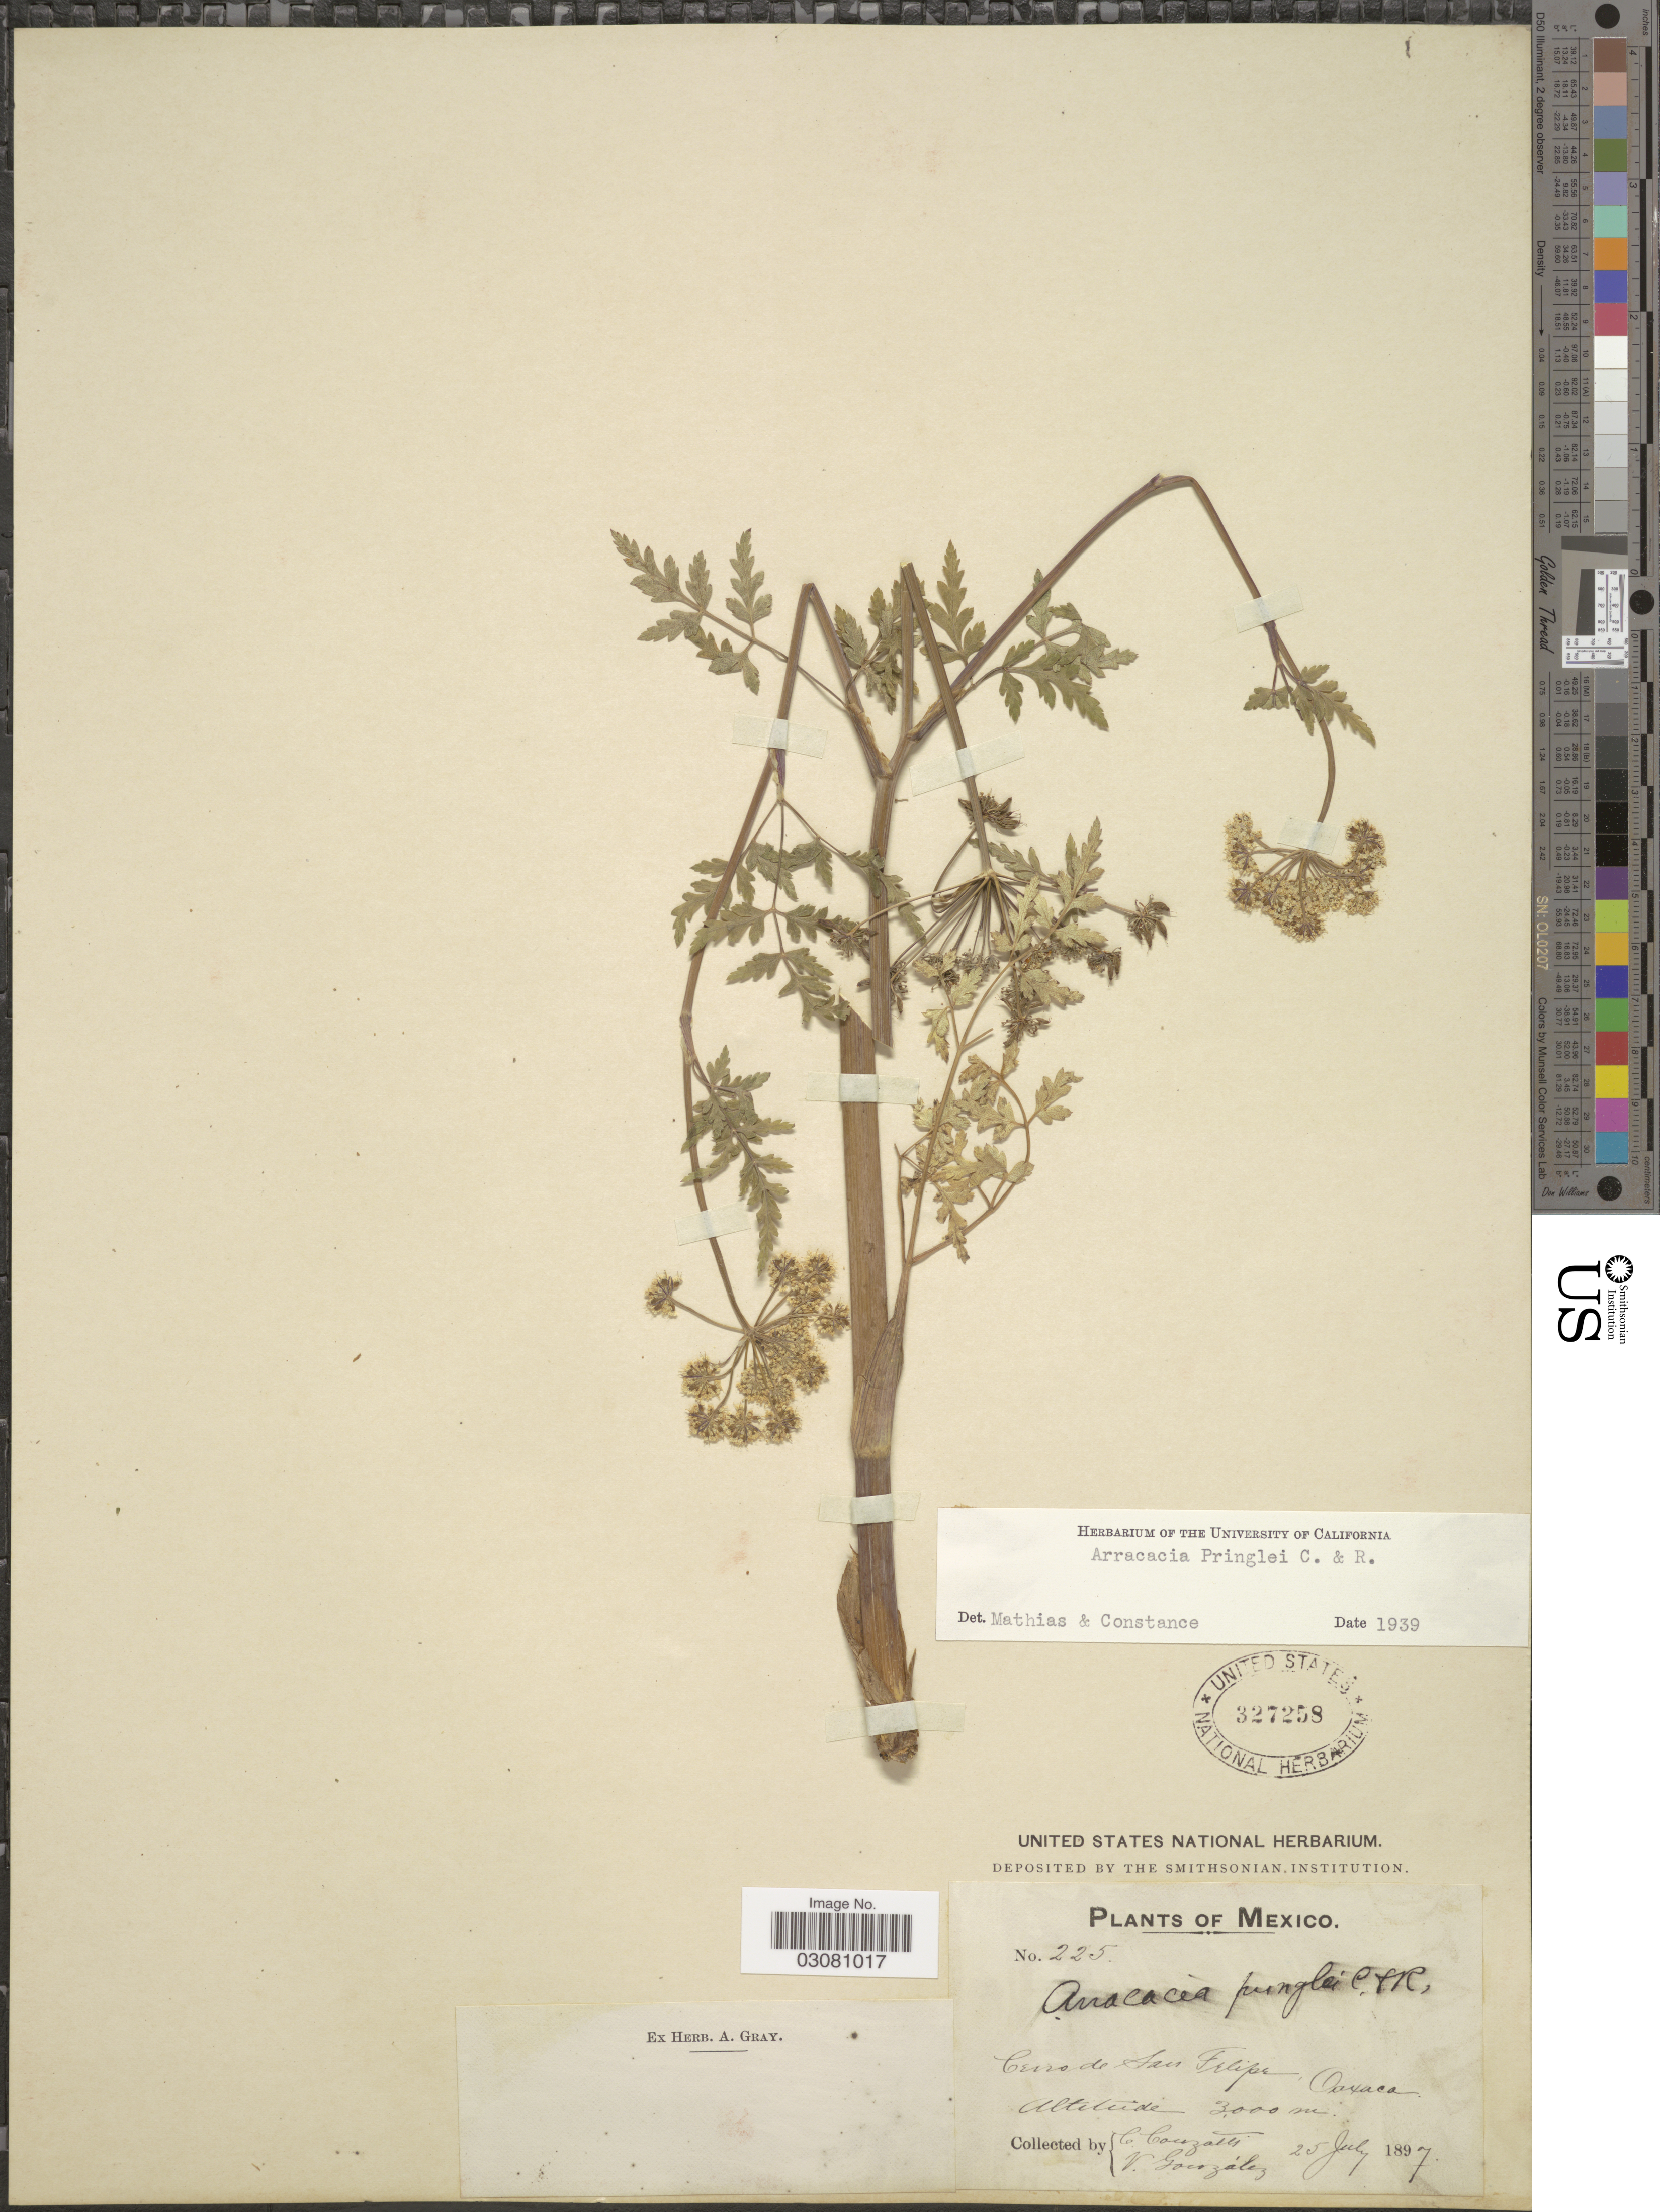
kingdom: Plantae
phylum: Tracheophyta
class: Magnoliopsida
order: Apiales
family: Apiaceae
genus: Arracacia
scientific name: Arracacia pringlei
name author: J.M. Coult. & Rose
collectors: C. Conzatti & V. González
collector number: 225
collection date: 1897-07-25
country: Mexico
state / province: Oaxaca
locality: Cerro de San Felipe.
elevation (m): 3000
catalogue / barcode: US 327258